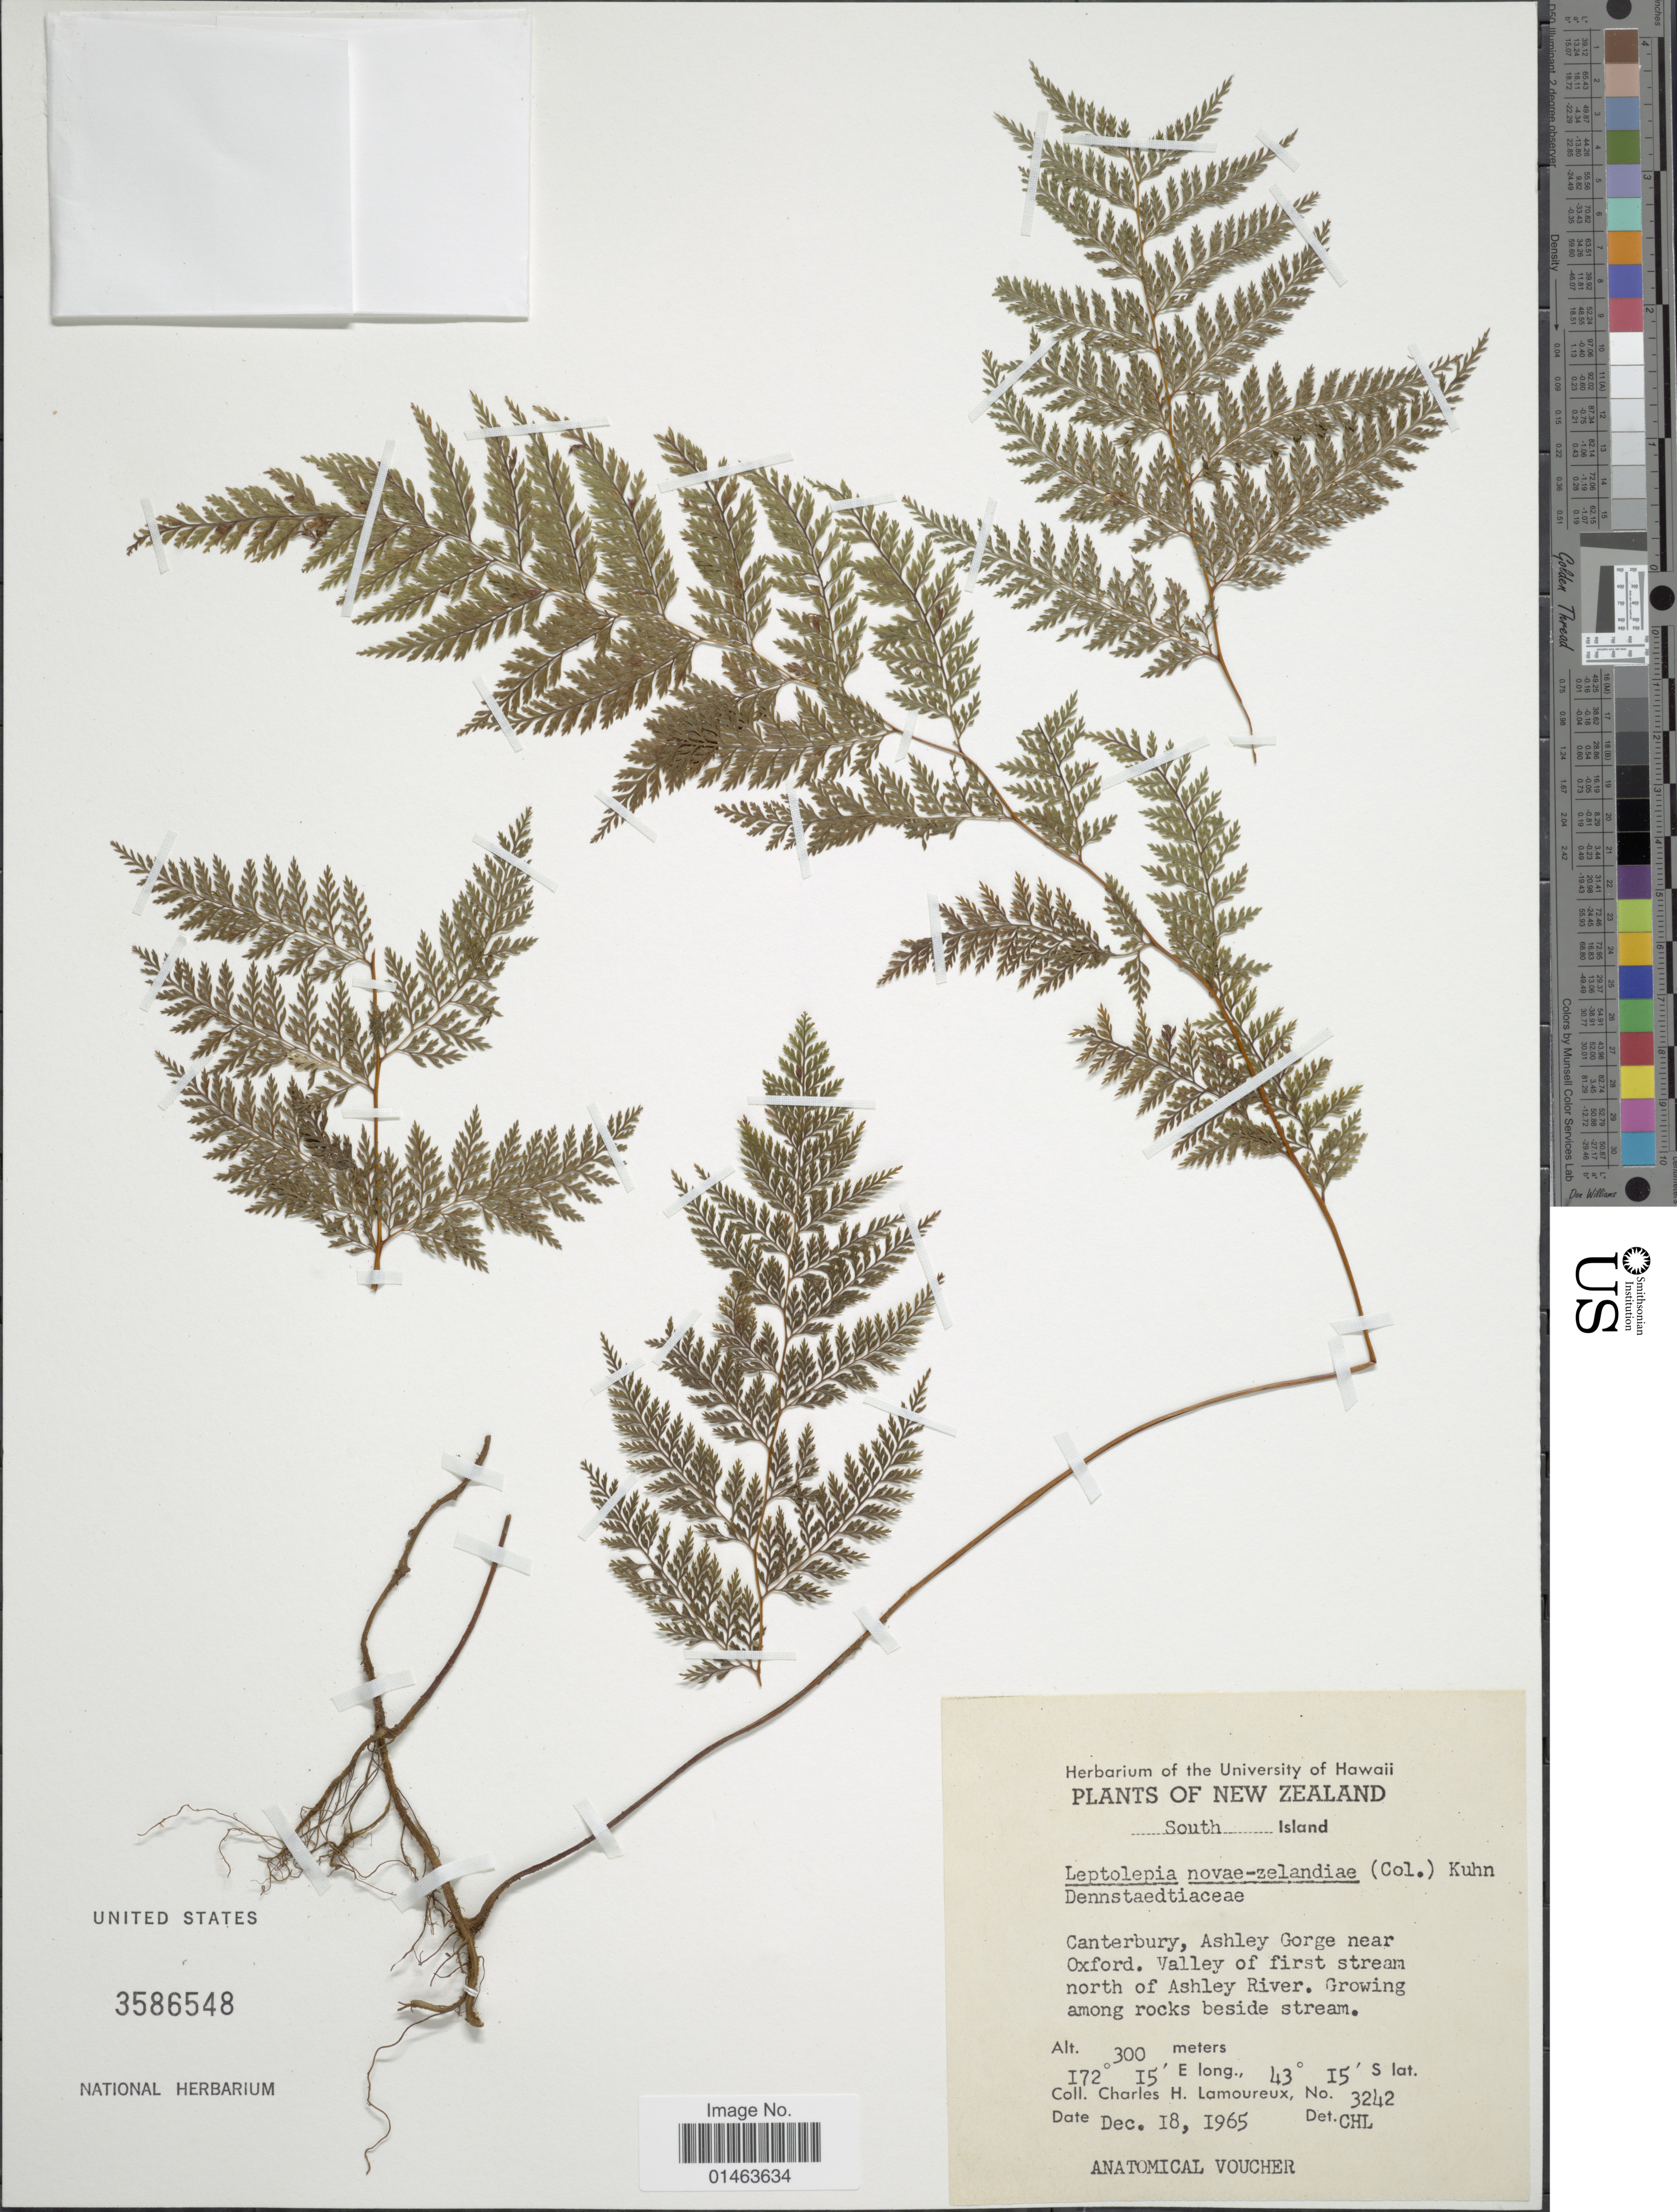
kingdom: Plantae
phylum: Tracheophyta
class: Polypodiopsida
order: Polypodiales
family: Dennstaedtiaceae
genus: Leptolepia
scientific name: Leptolepia novae-zelandiae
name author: (Colenso) Mett. ex Diels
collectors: C. H. Lamoureux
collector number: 3242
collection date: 1965-12-18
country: New Zealand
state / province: Canterbury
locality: South Island, Canterbury, Ashley Gorge near Oxford. Valley of first stream north of Ashley River.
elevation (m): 300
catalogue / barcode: US 3586548